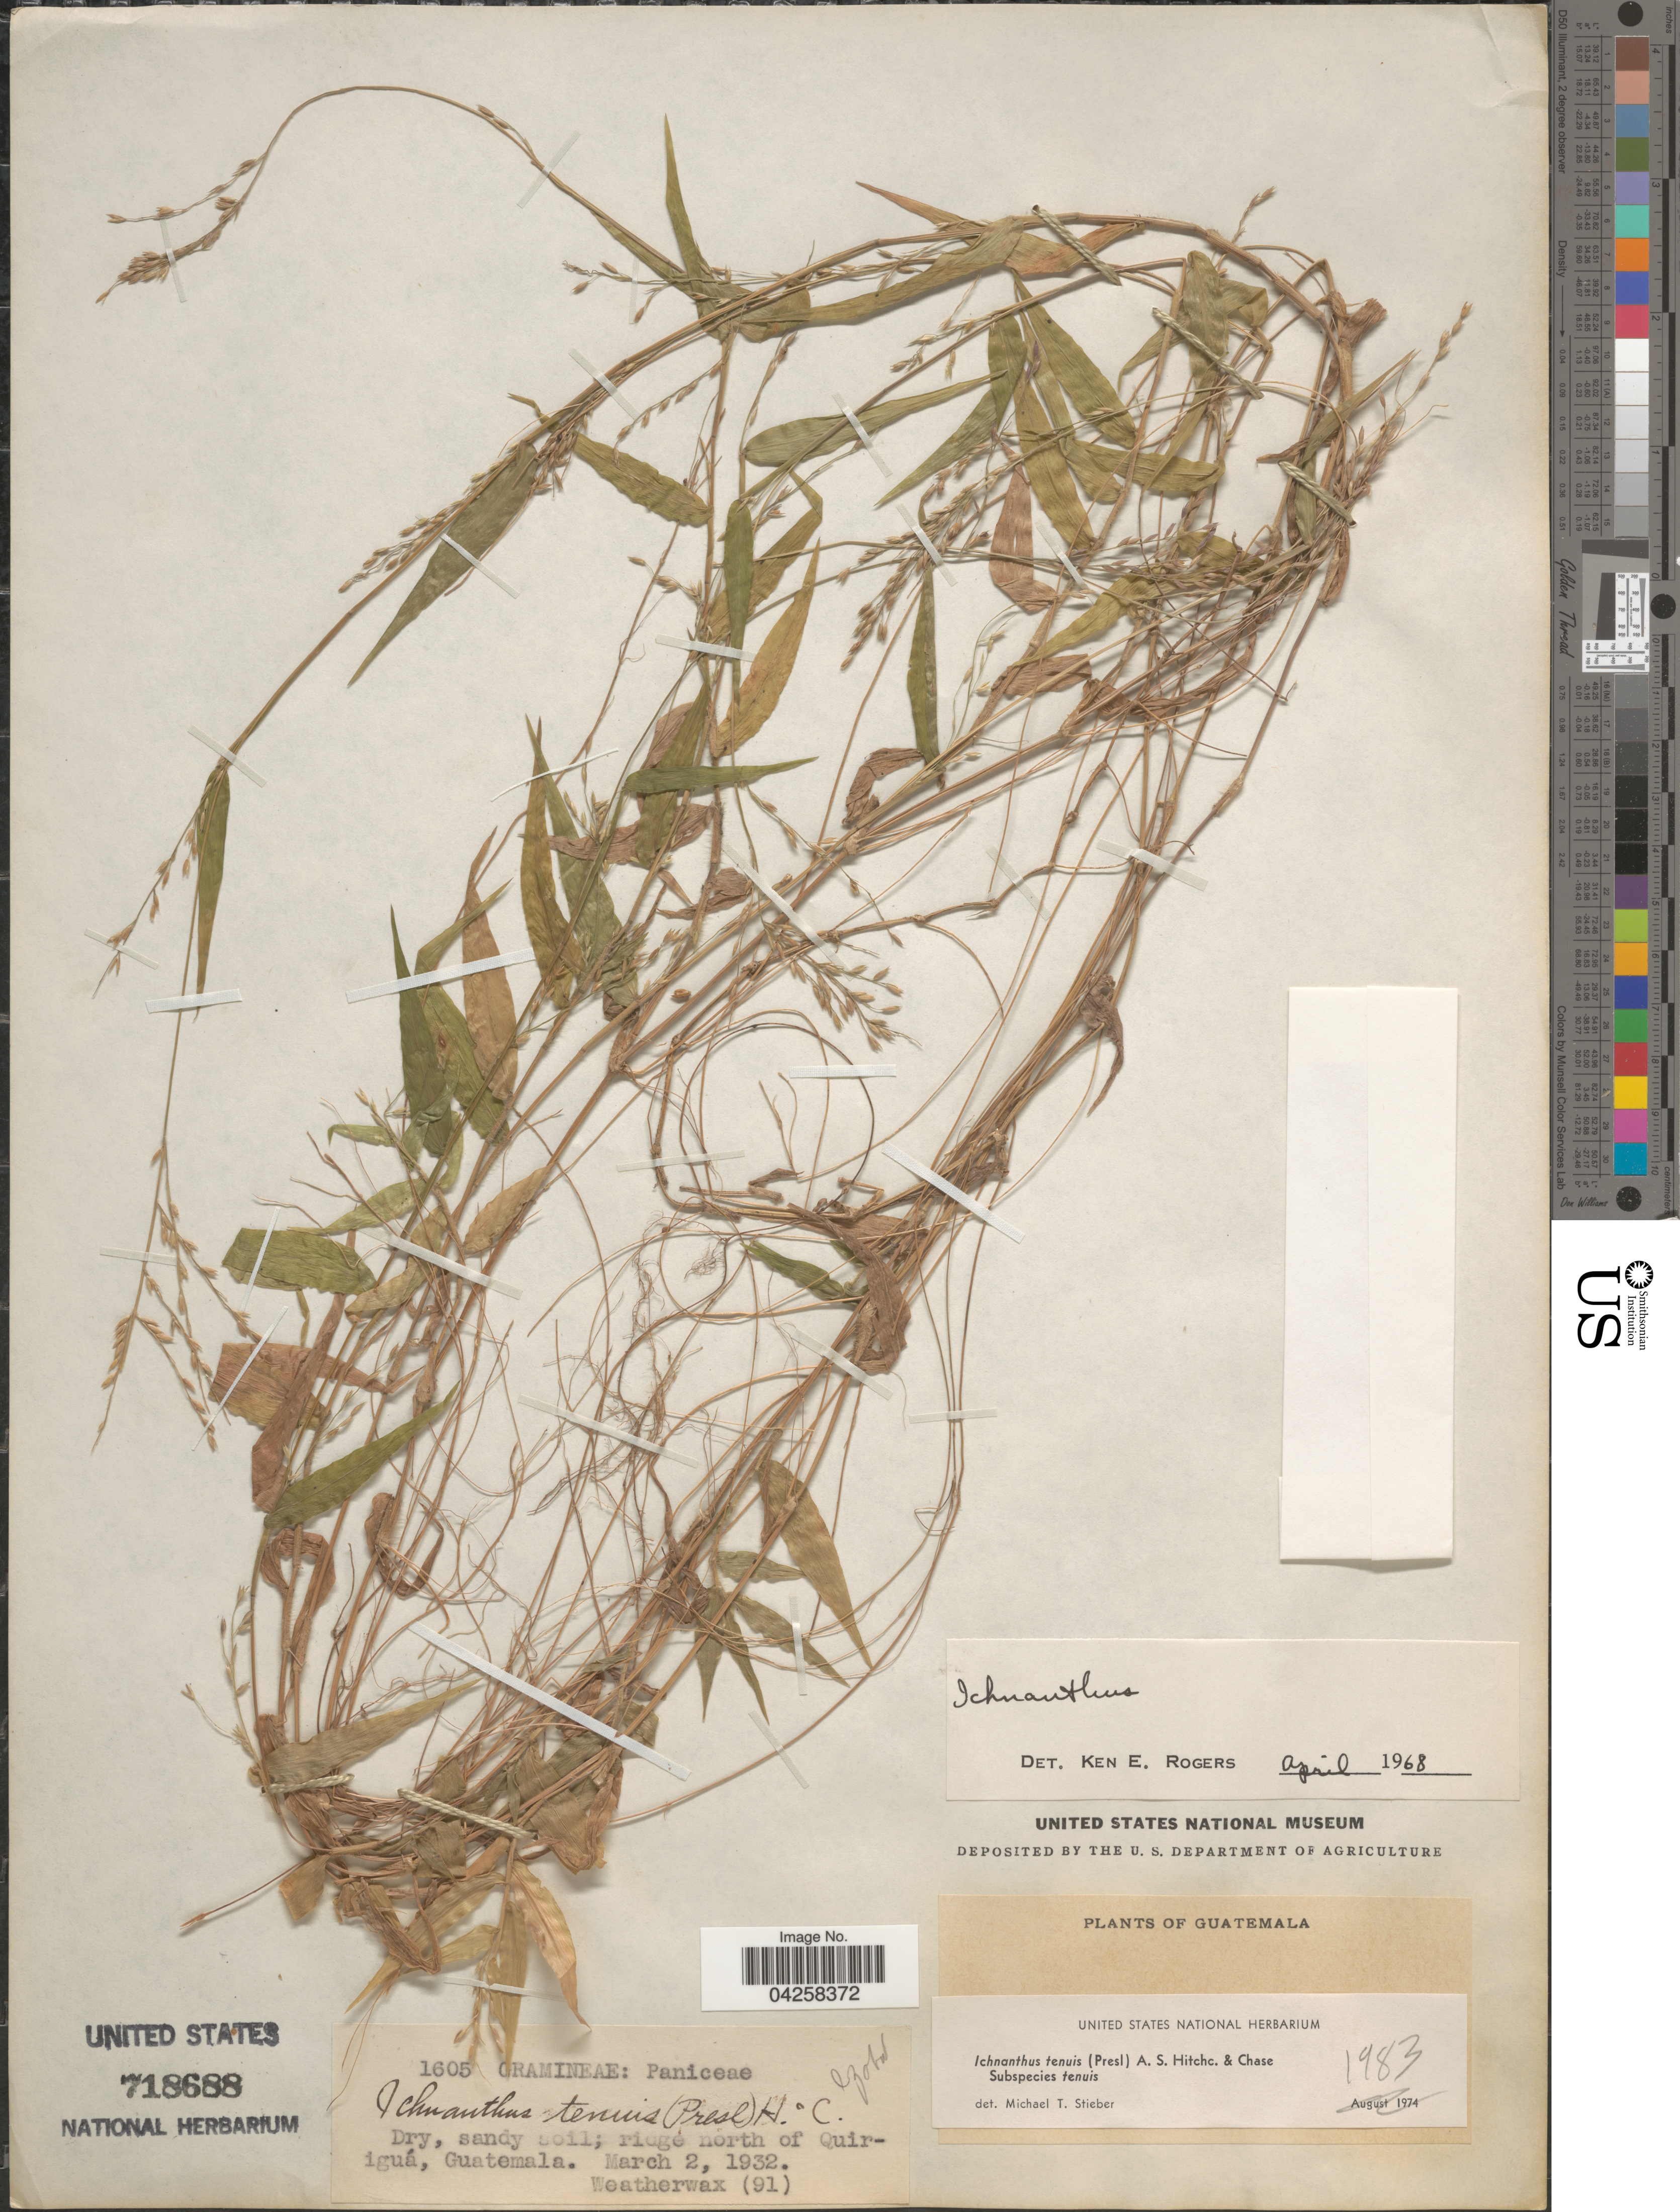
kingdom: Plantae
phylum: Tracheophyta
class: Liliopsida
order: Poales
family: Poaceae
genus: Ichnanthus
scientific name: Ichnanthus tenuis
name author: (J. Presl) Hitchc. & Chase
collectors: -. Weatherwax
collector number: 91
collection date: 1932-03-02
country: Guatemala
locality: Dry, sandy soil; ridge north of Quiriguá.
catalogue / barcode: US 718688